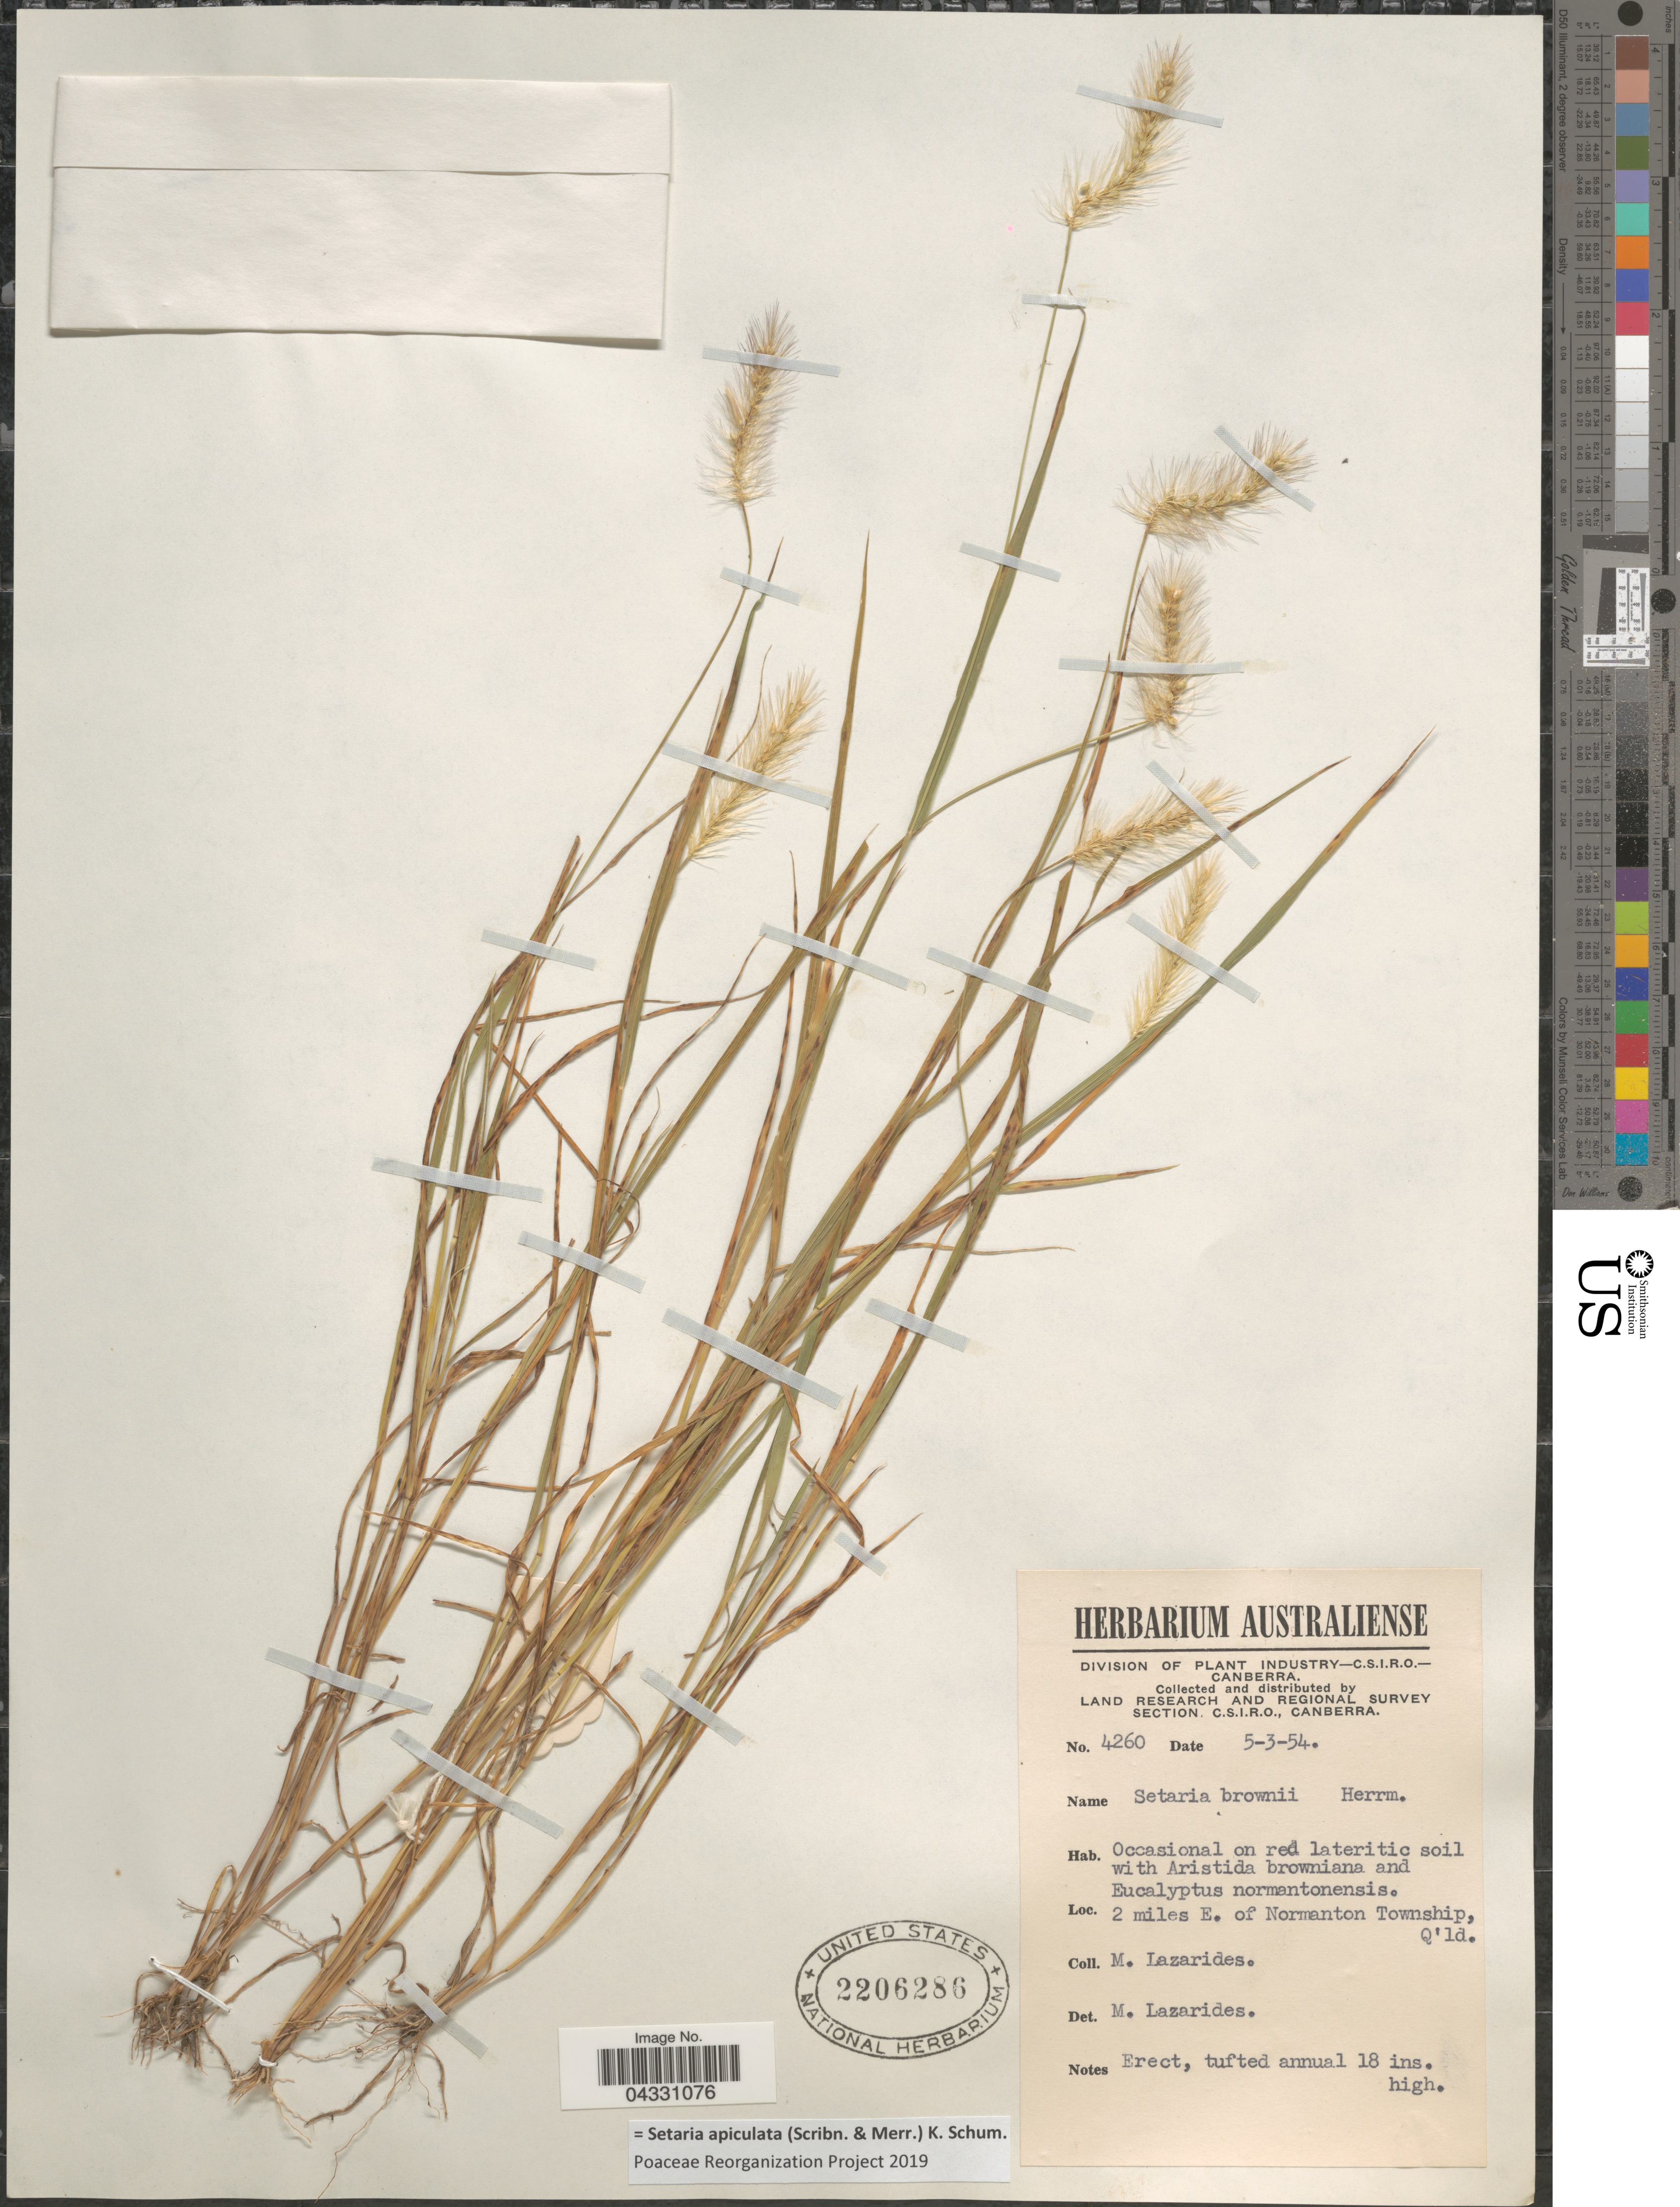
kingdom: Plantae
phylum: Tracheophyta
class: Liliopsida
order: Poales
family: Poaceae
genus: Setaria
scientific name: Setaria apiculata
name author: (Scribn. & Merr.) K. Schum.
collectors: M. Lazarides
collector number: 4260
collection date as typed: Transcribed d/m/y: 5/3/54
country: Australia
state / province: Queensland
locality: Land Research and Regional Survey Section. 2 miles E. of Normanton Township.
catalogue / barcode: US 2206286